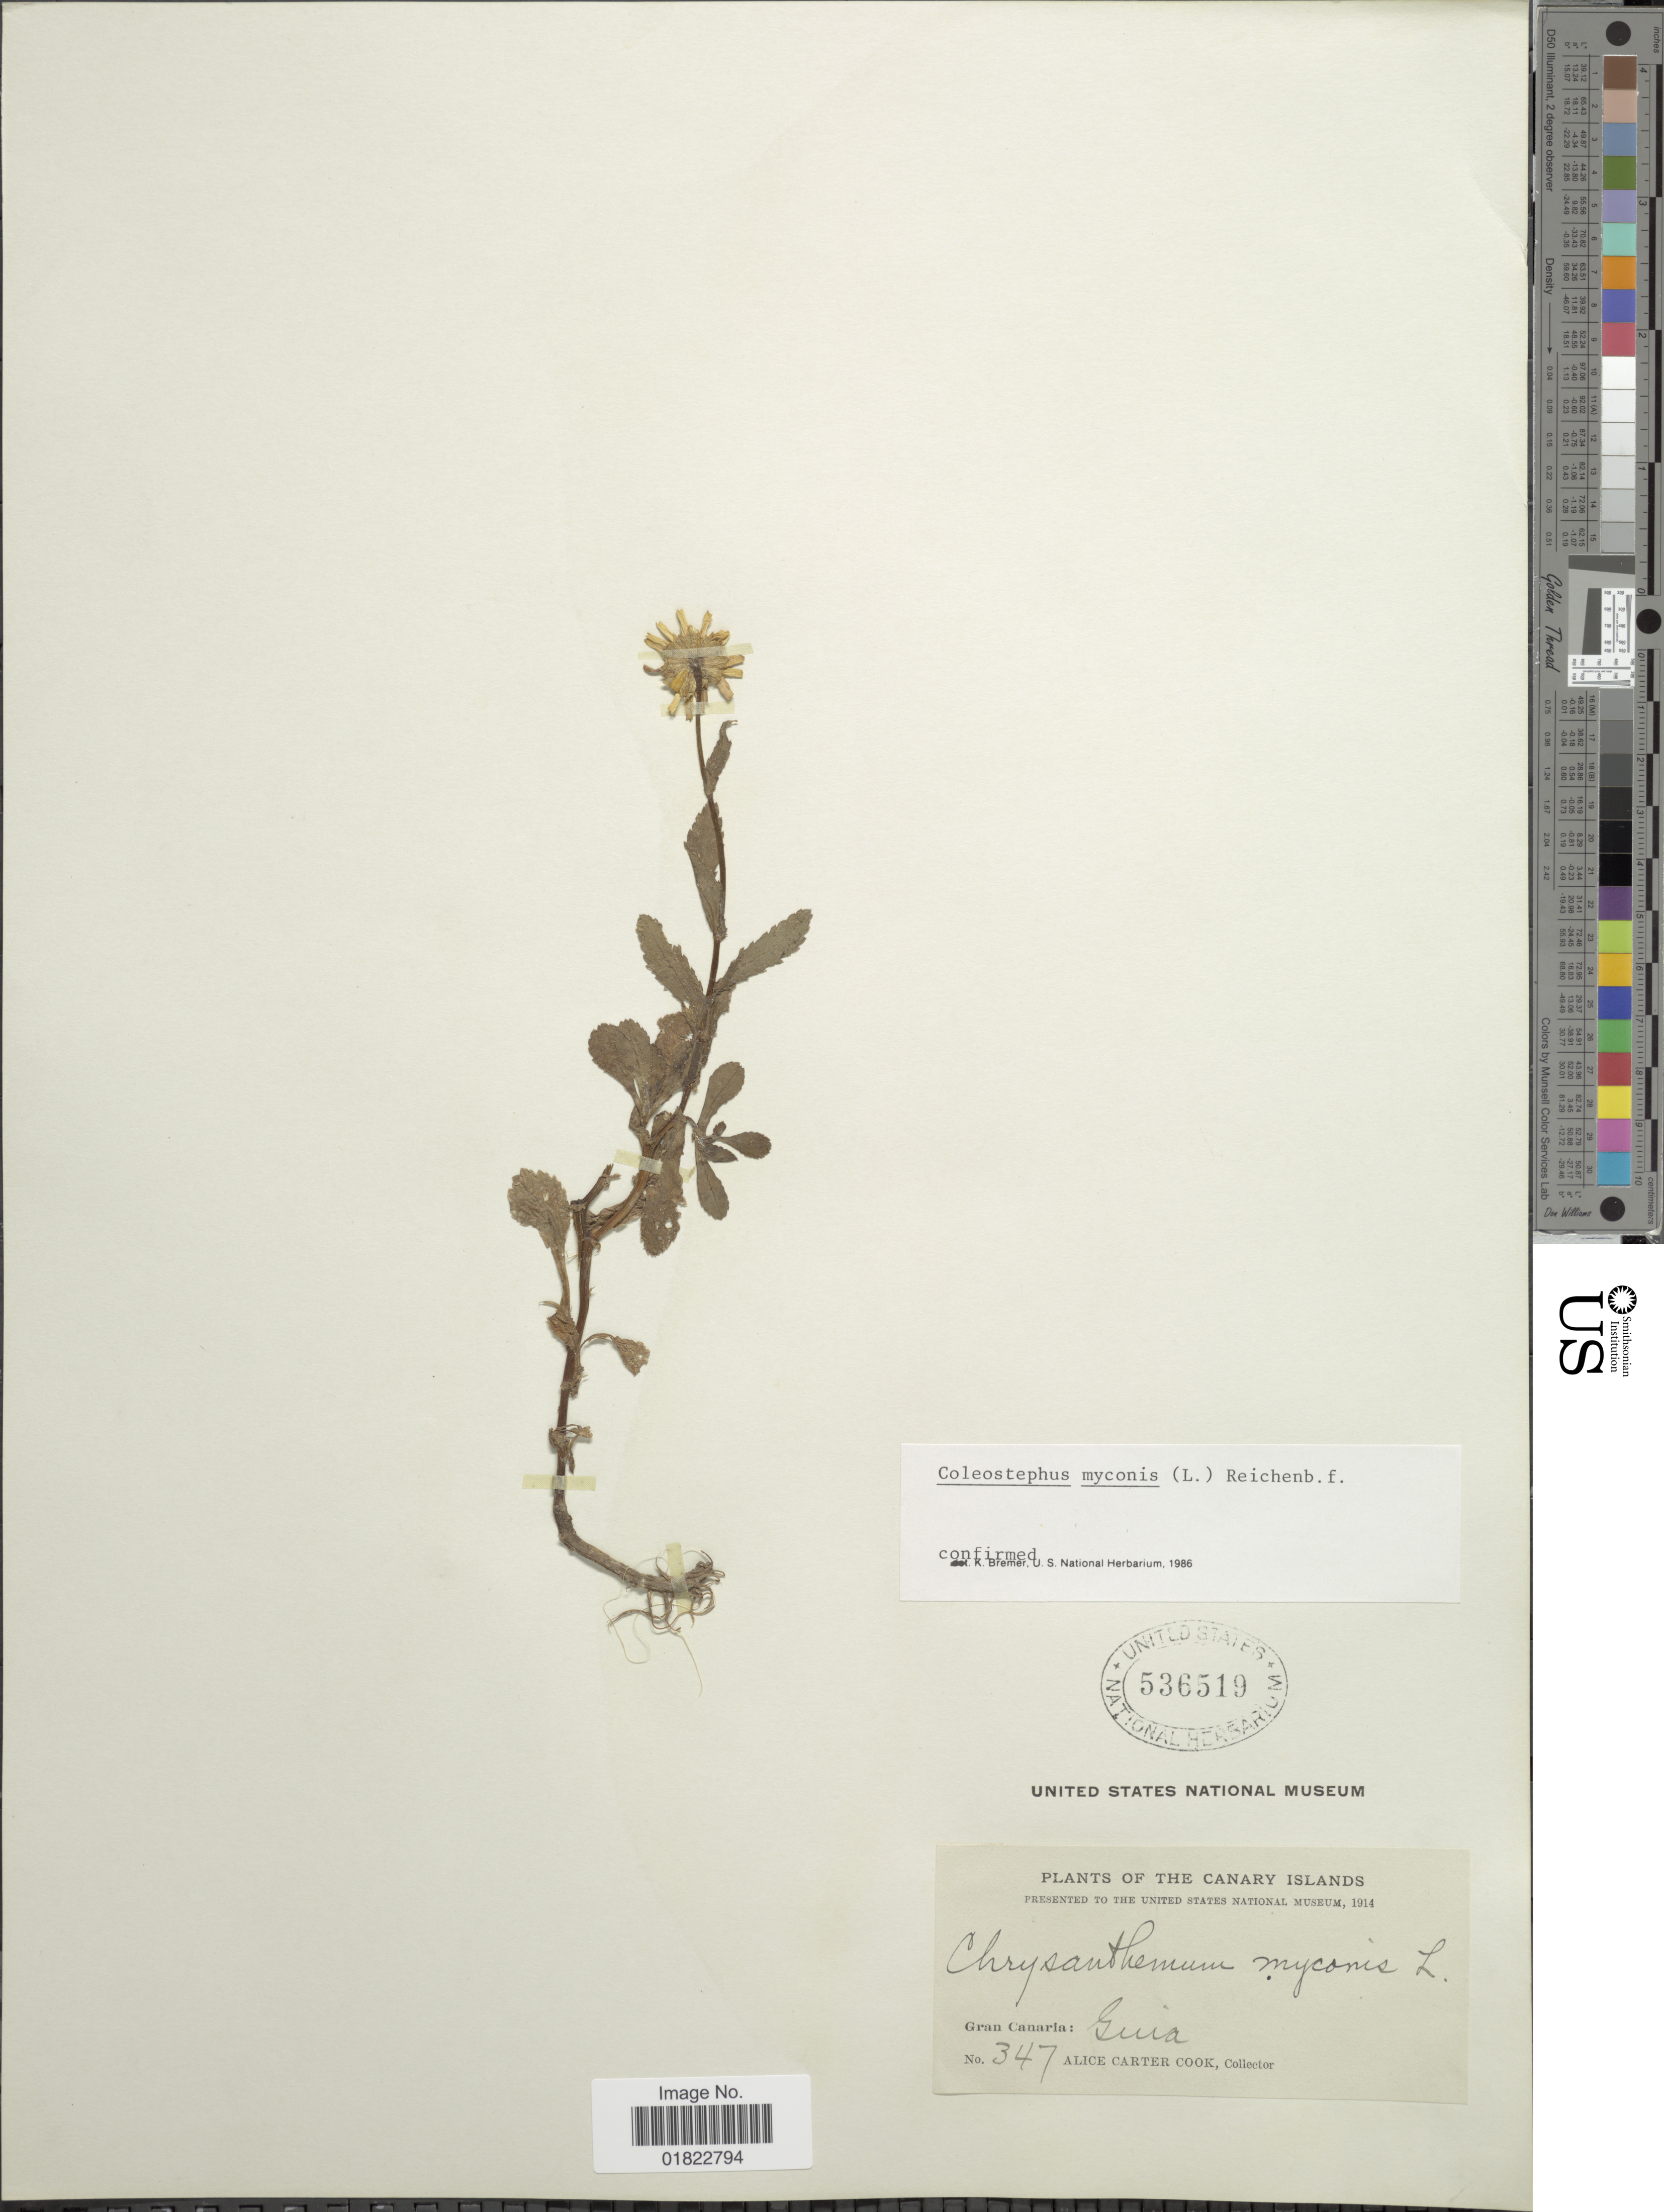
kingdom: Plantae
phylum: Tracheophyta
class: Magnoliopsida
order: Asterales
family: Asteraceae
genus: Coleostephus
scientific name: Coleostephus myconis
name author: (L.) Cass.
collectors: Alice C. Cook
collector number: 347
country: Spain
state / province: Canarias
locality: Gran Canaria. The Canary Islands. Guia.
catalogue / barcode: US 536519